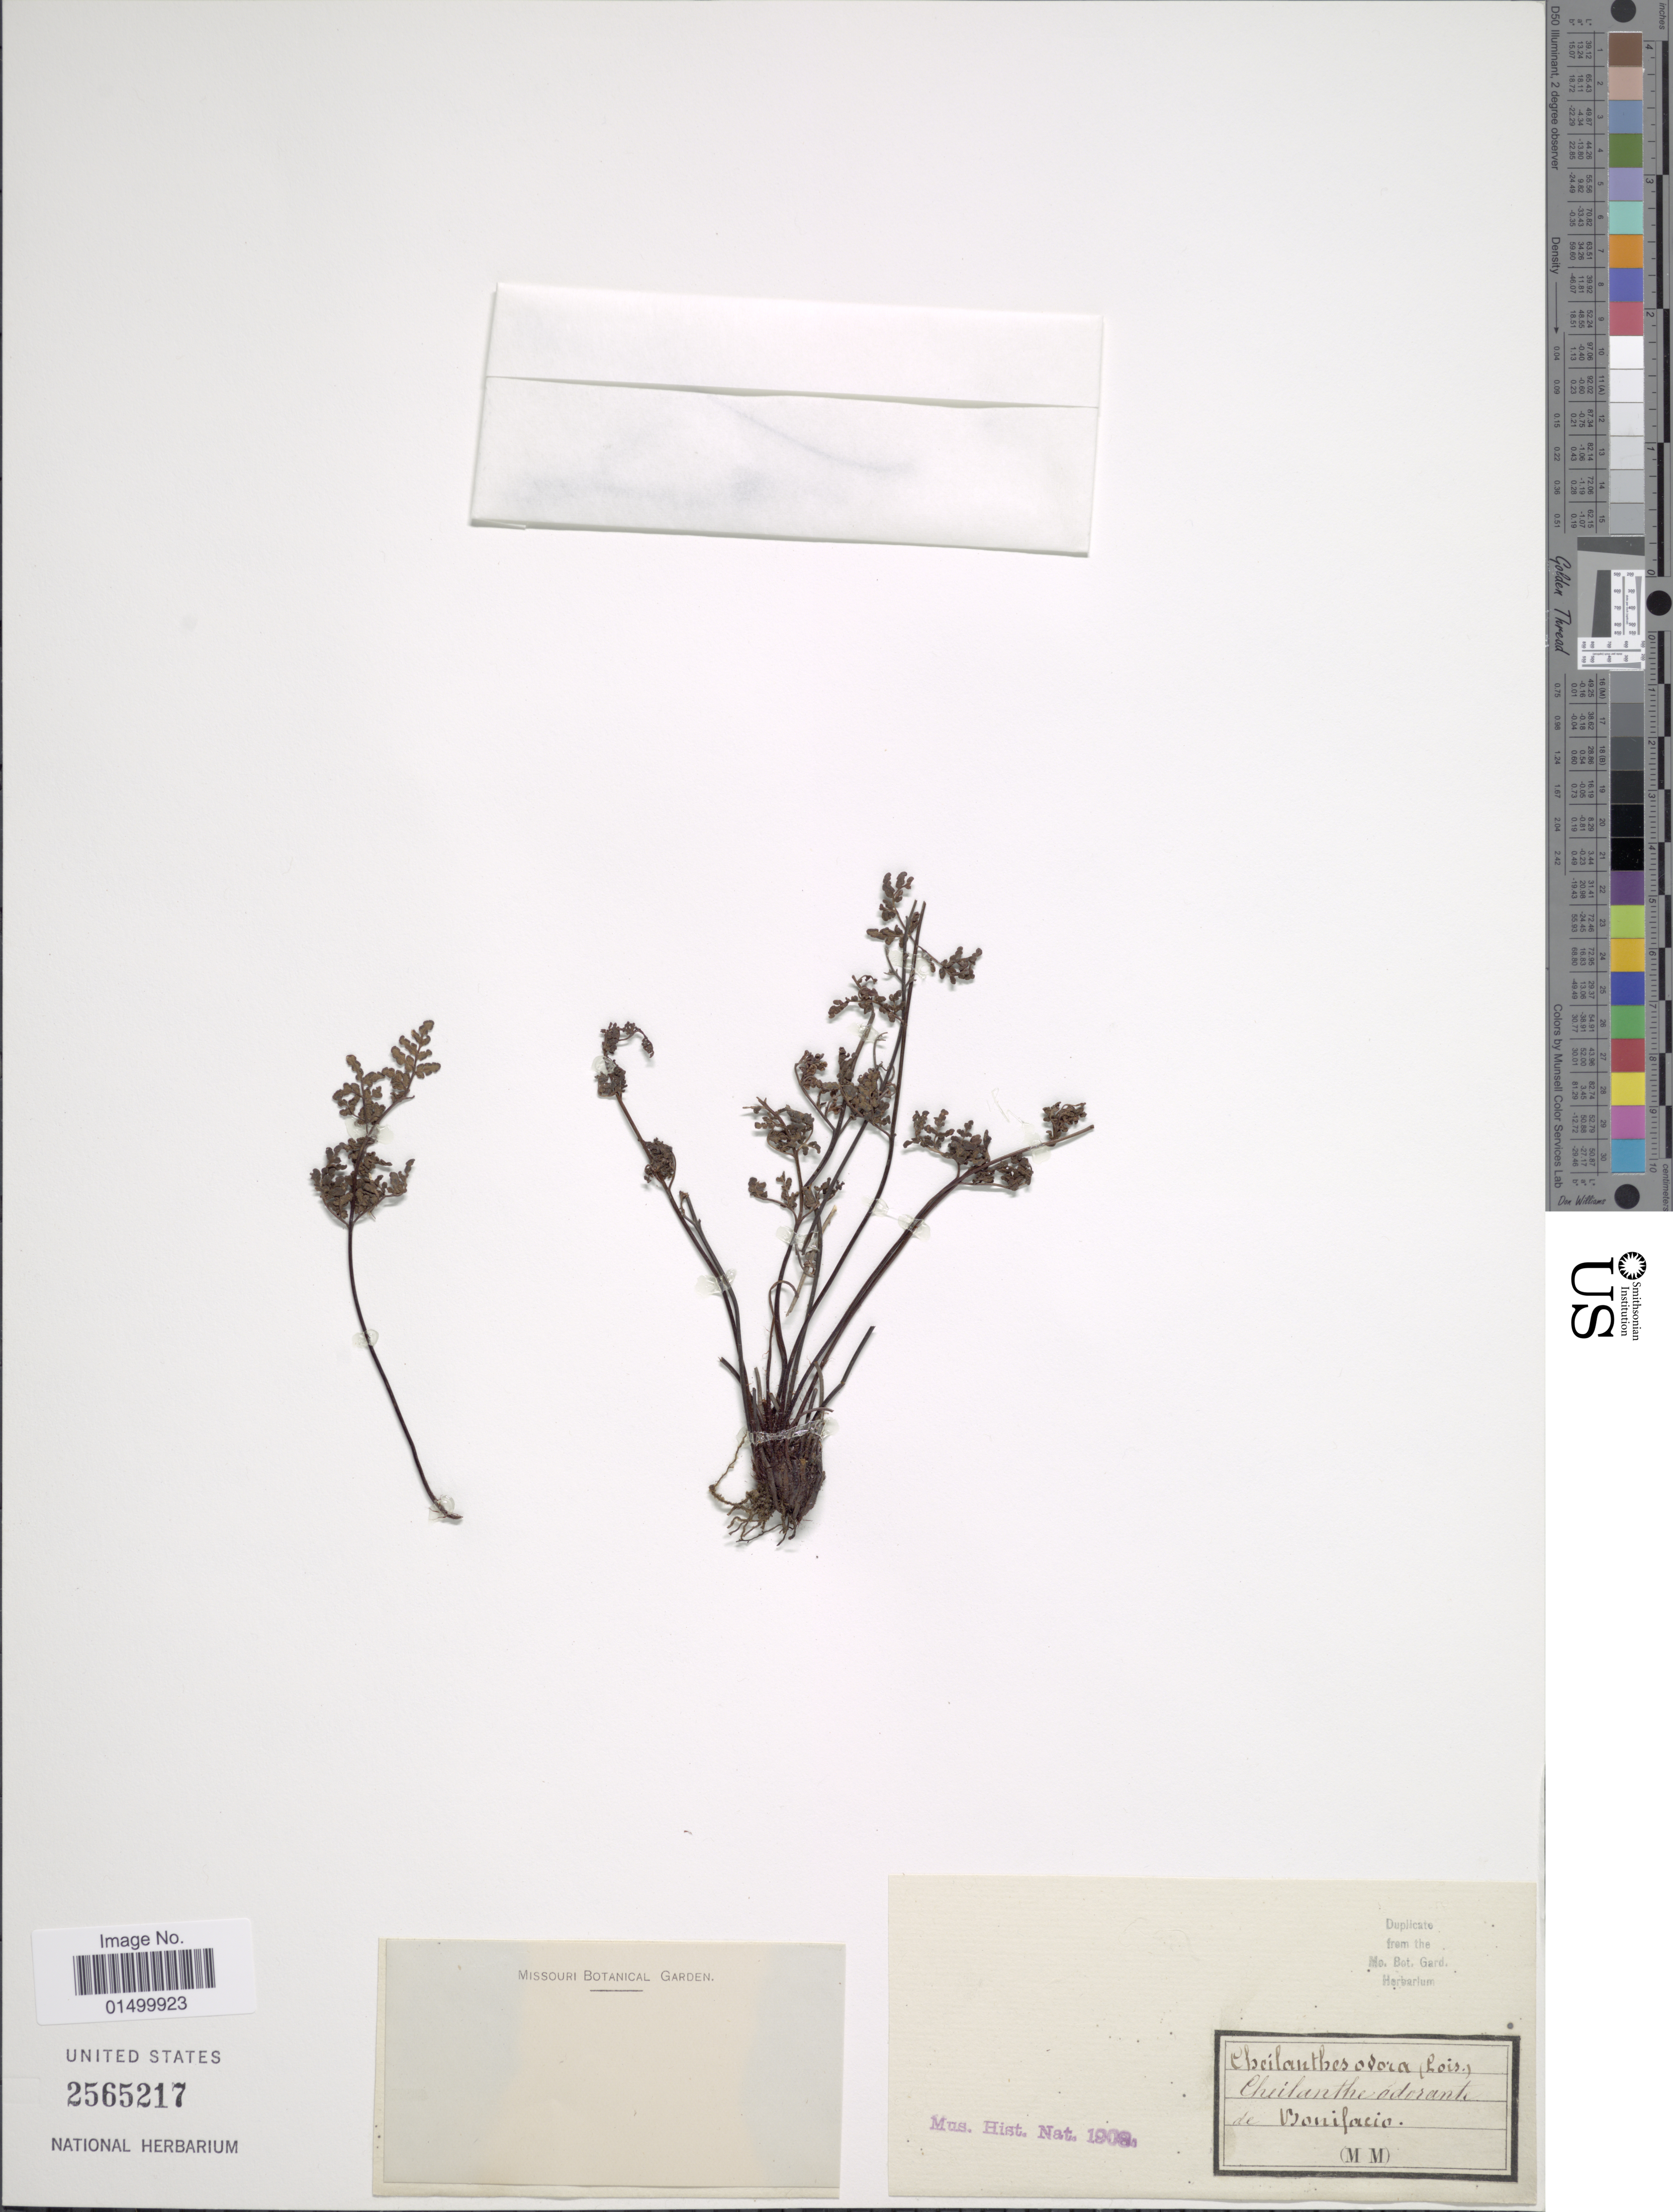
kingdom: Plantae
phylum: Tracheophyta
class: Polypodiopsida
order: Polypodiales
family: Pteridaceae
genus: Cheilanthes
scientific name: Cheilanthes fragrans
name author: (L.) Sw.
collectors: ex herb. Mus. Hist. Nat.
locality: Bonifacio [interpreted]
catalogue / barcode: US 2565217